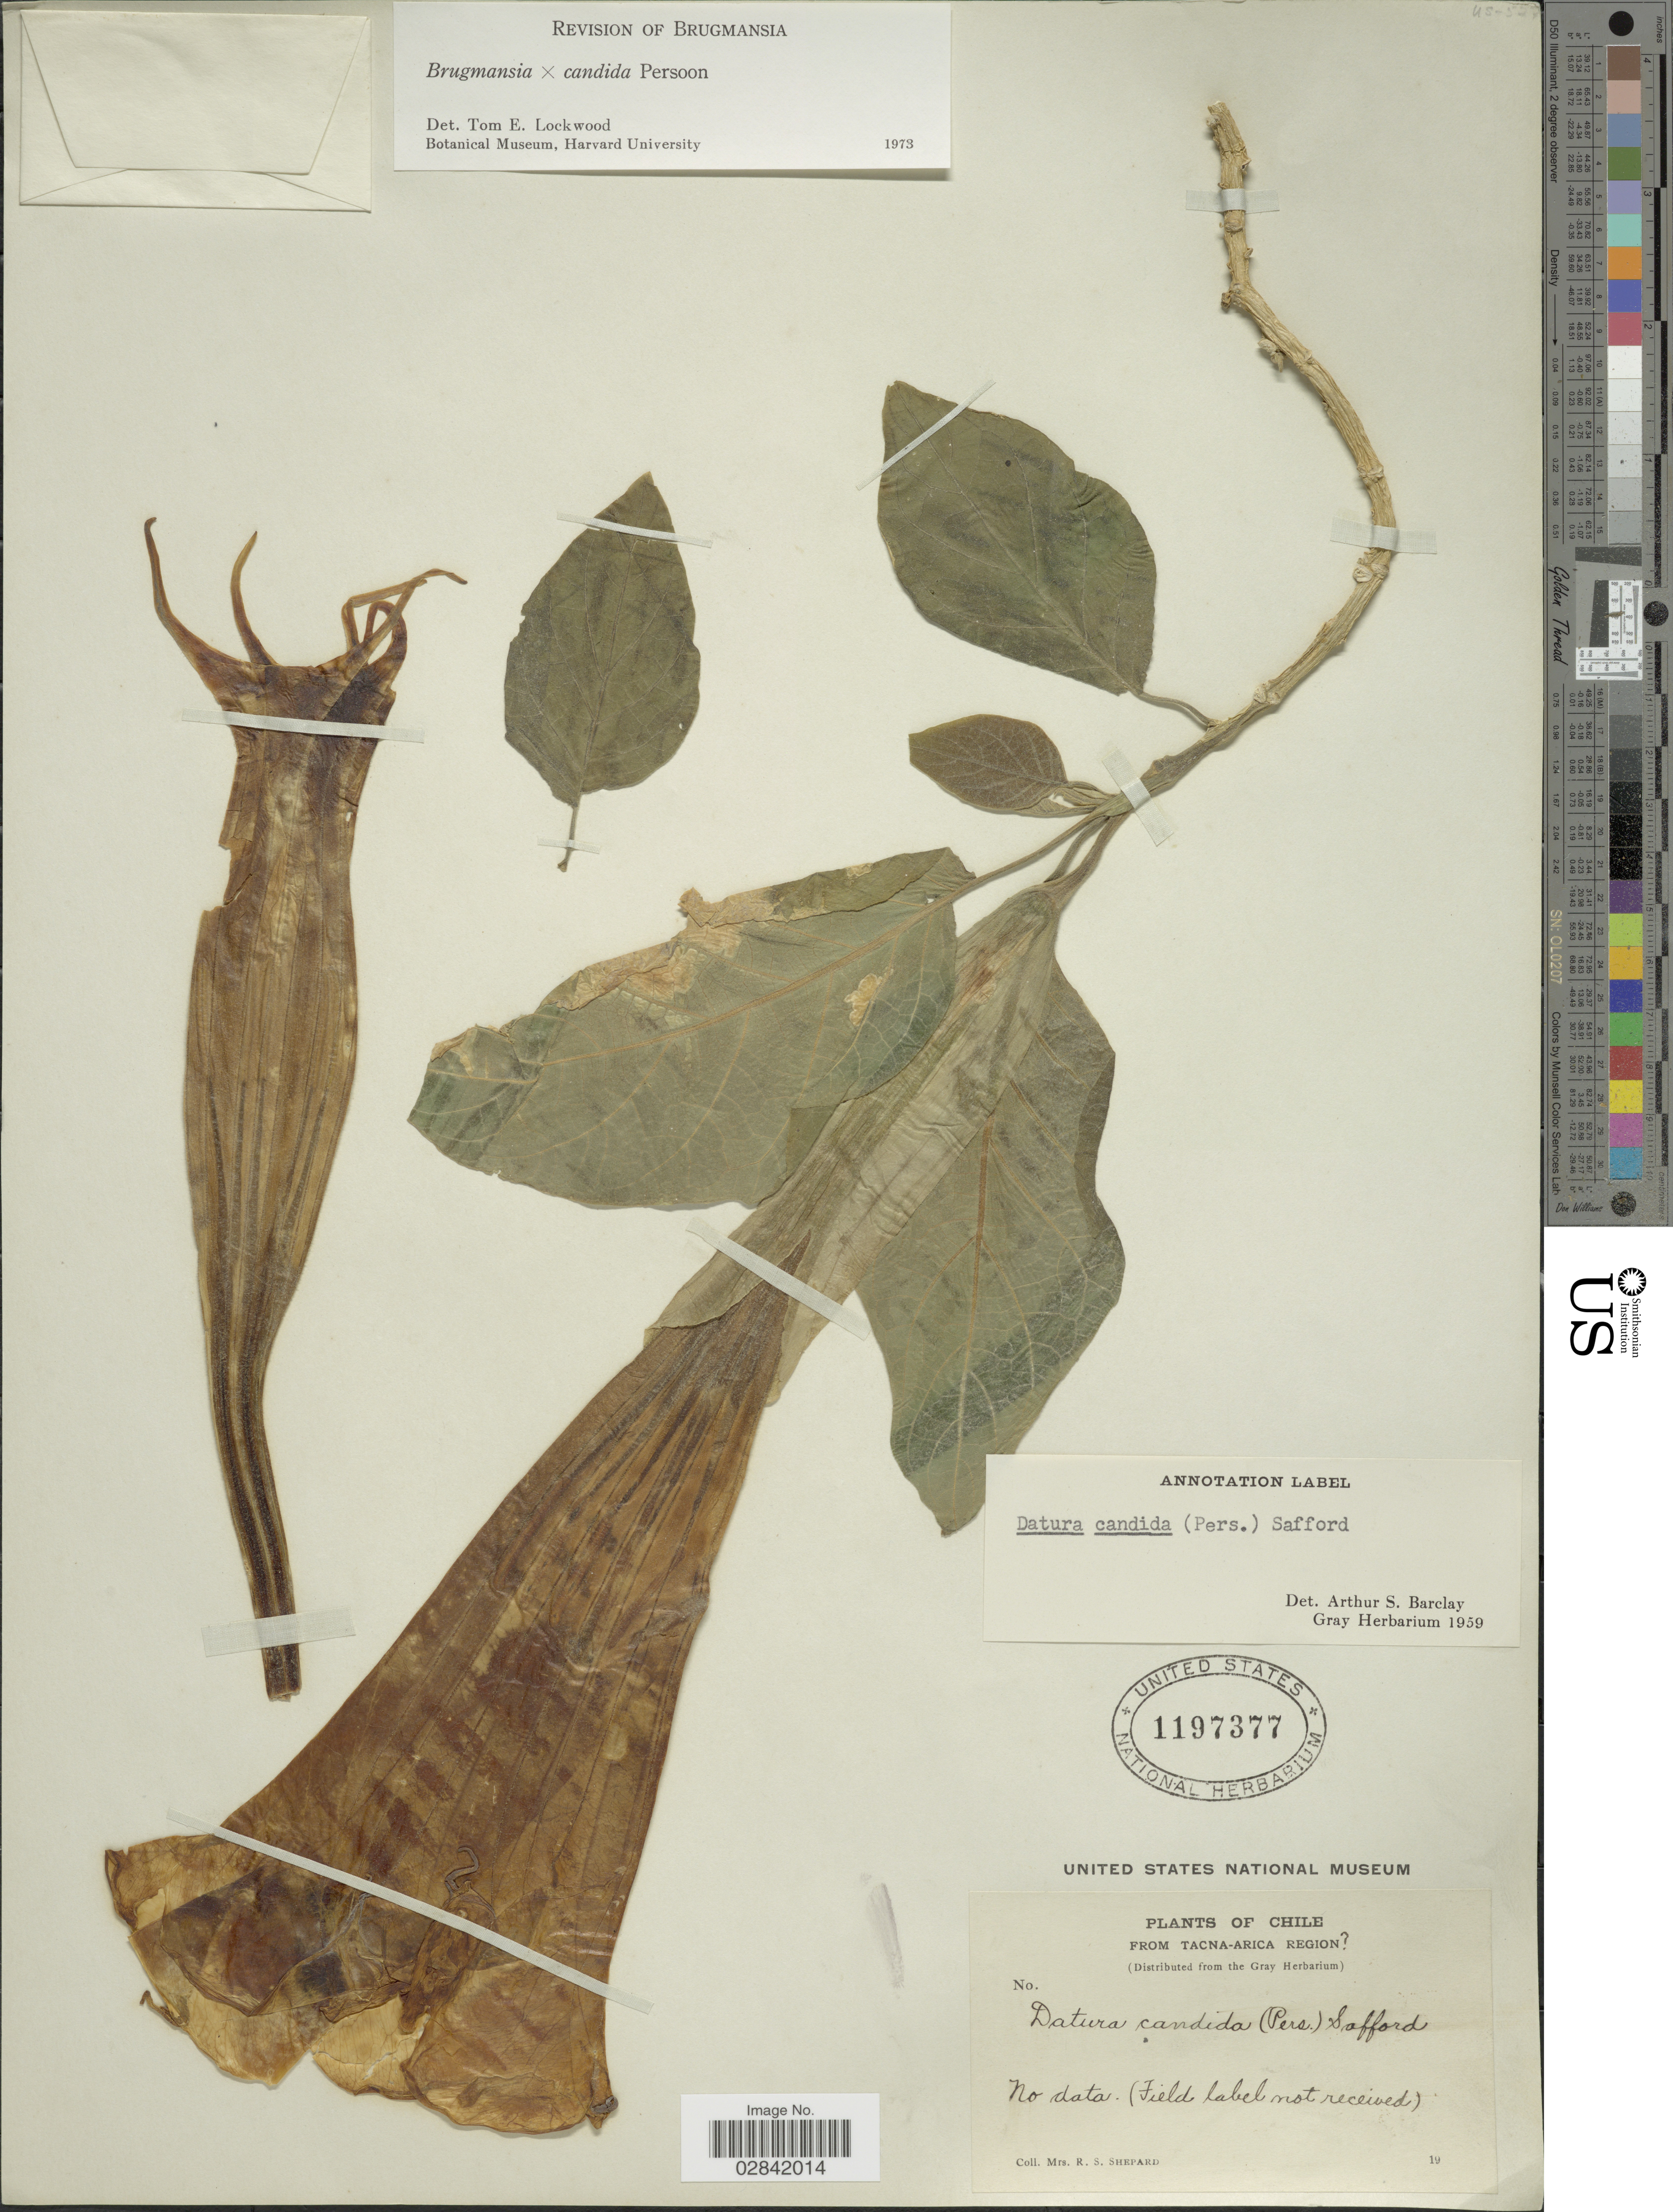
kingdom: Plantae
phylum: Tracheophyta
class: Magnoliopsida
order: Solanales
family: Solanaceae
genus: Brugmansia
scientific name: Brugmansia x candida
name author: Pers.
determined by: Lockwood, T. E.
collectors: R. Shepard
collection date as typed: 19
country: Chile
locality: From Tacna-Arica Region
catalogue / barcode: US 1197377